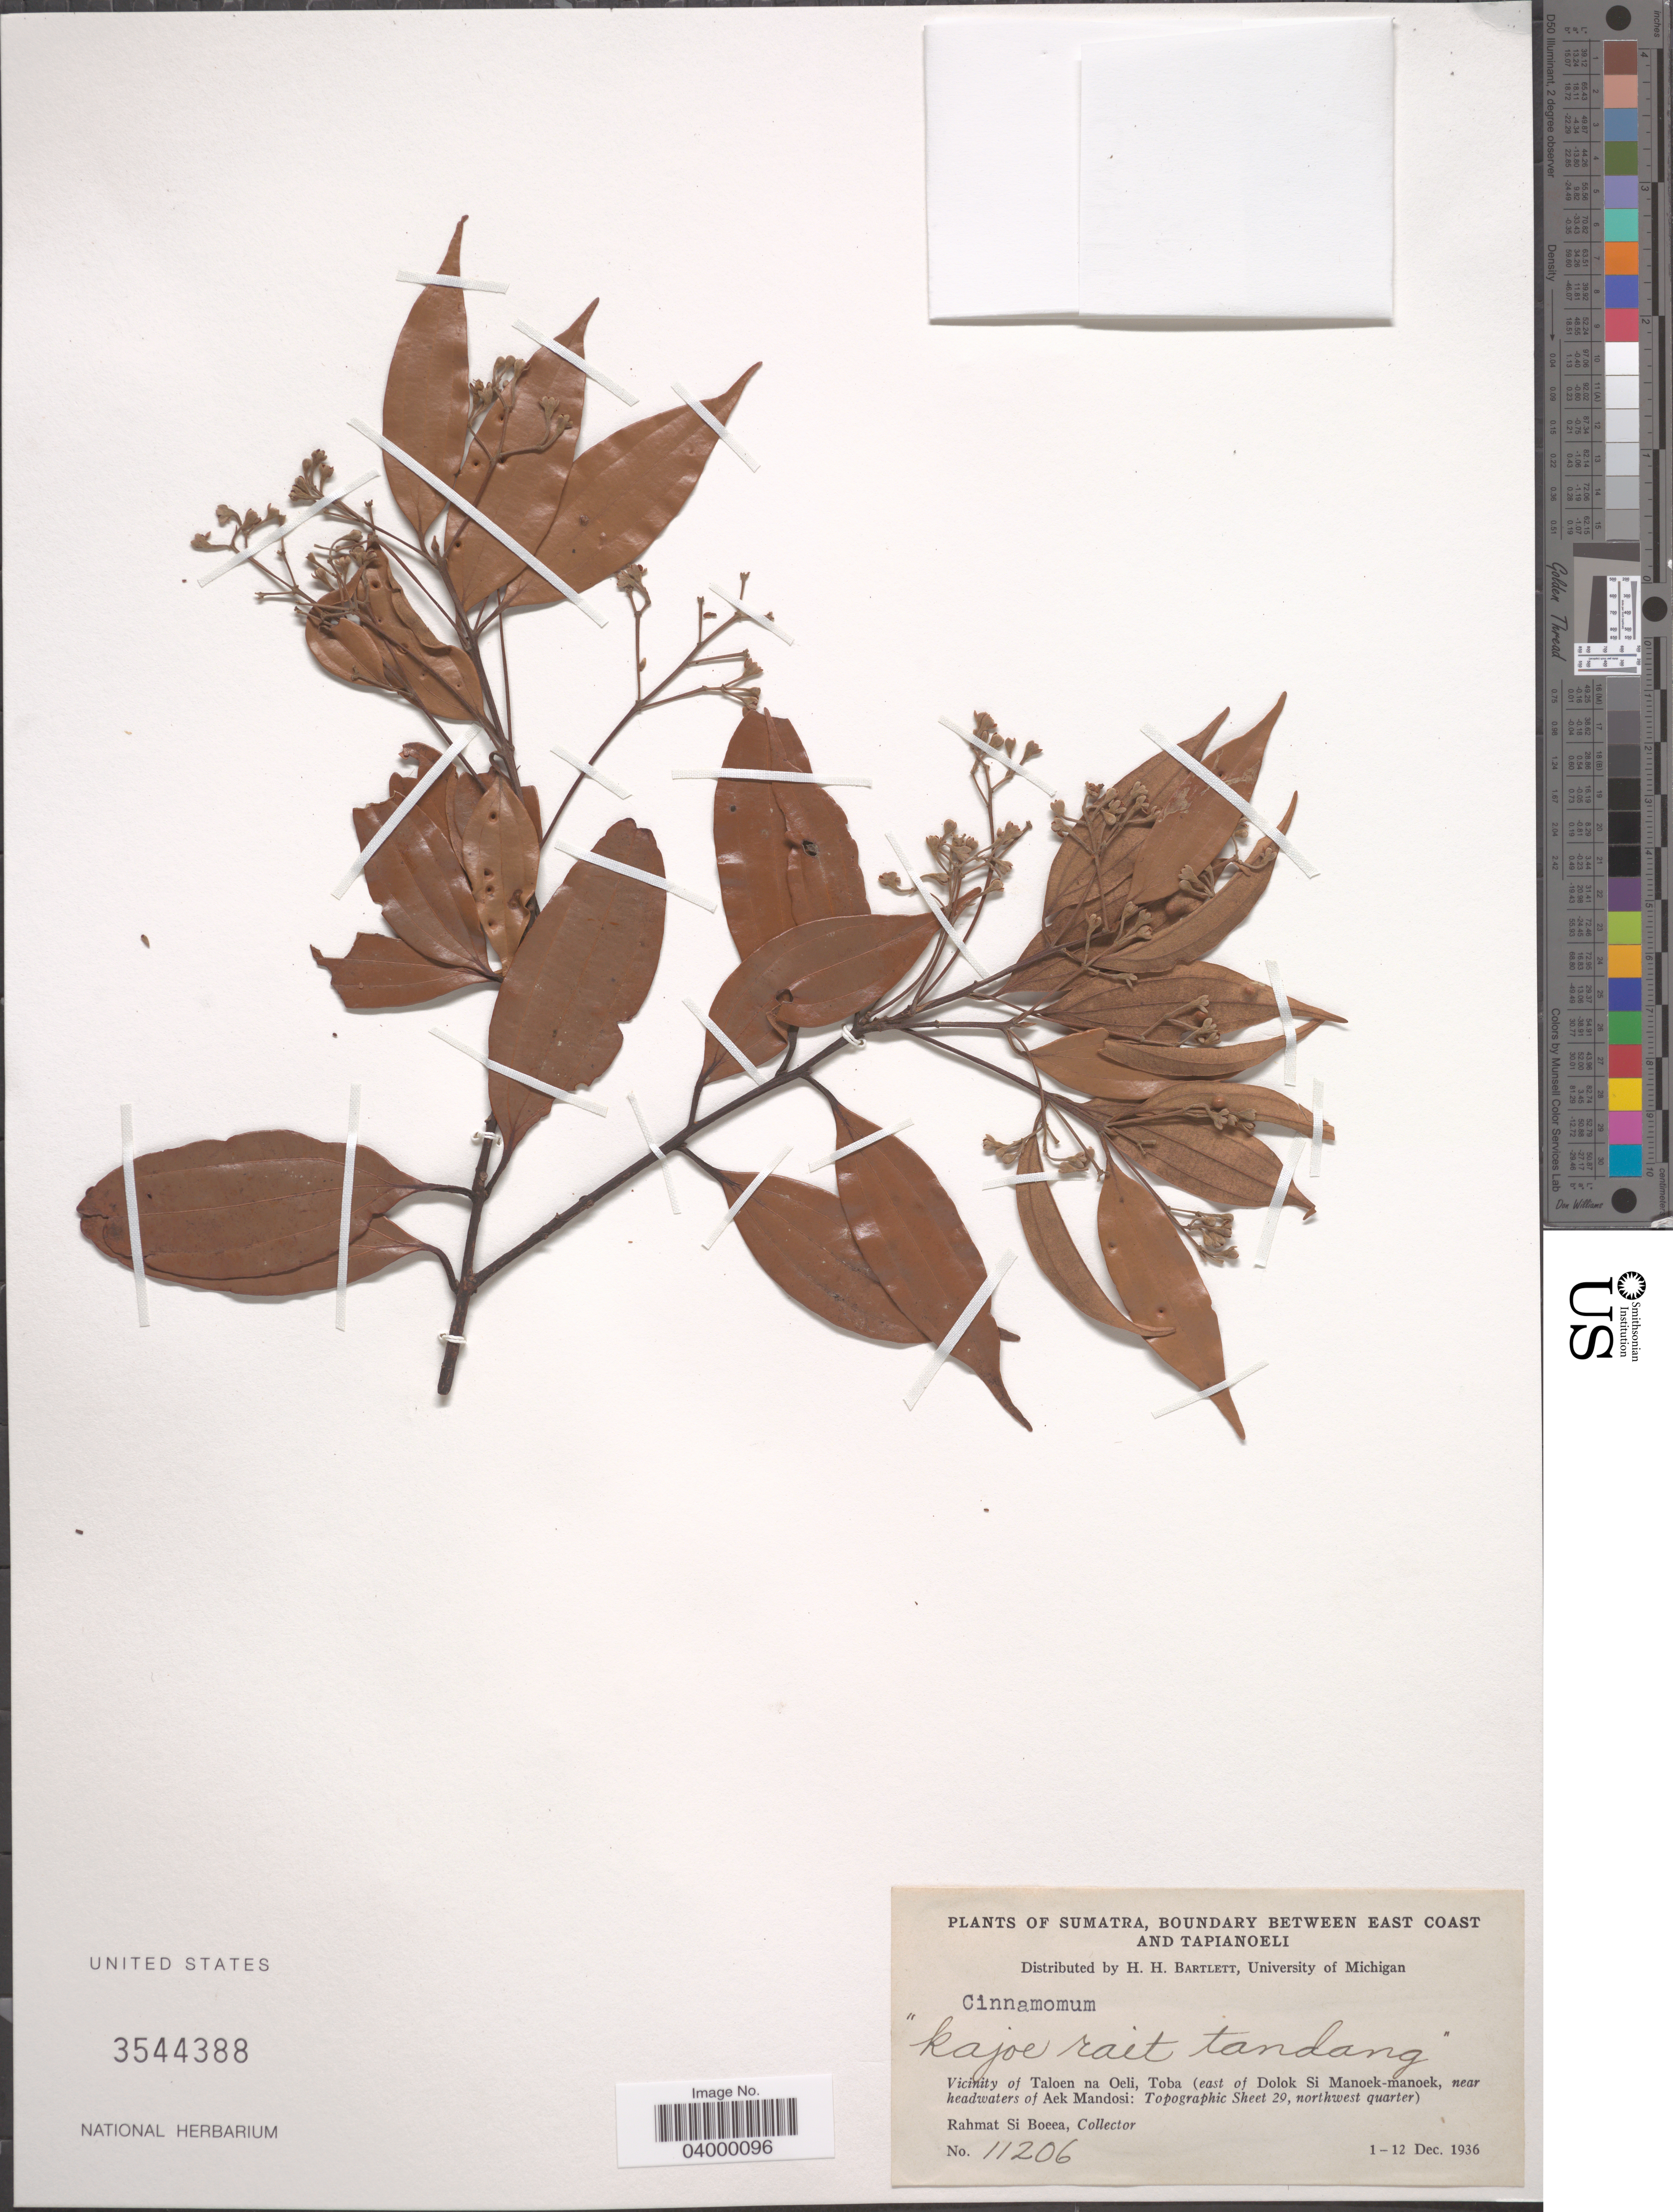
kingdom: Plantae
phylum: Tracheophyta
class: Magnoliopsida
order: Laurales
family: Lauraceae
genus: Cinnamomum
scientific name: Cinnamomum sp.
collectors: Rahmat Si Boeea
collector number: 11206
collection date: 1936-12-01/1936-12-12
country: Indonesia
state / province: Sumatra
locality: Boundary between East Coast and Tapianoeli. Vicinity of Taloen na Oeli, Toba (east of Dolok Si Manoek-manoek, near headwaters of Aek Mandosi: Topographic sheet 29, northwest quarter).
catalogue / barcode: US 3544388